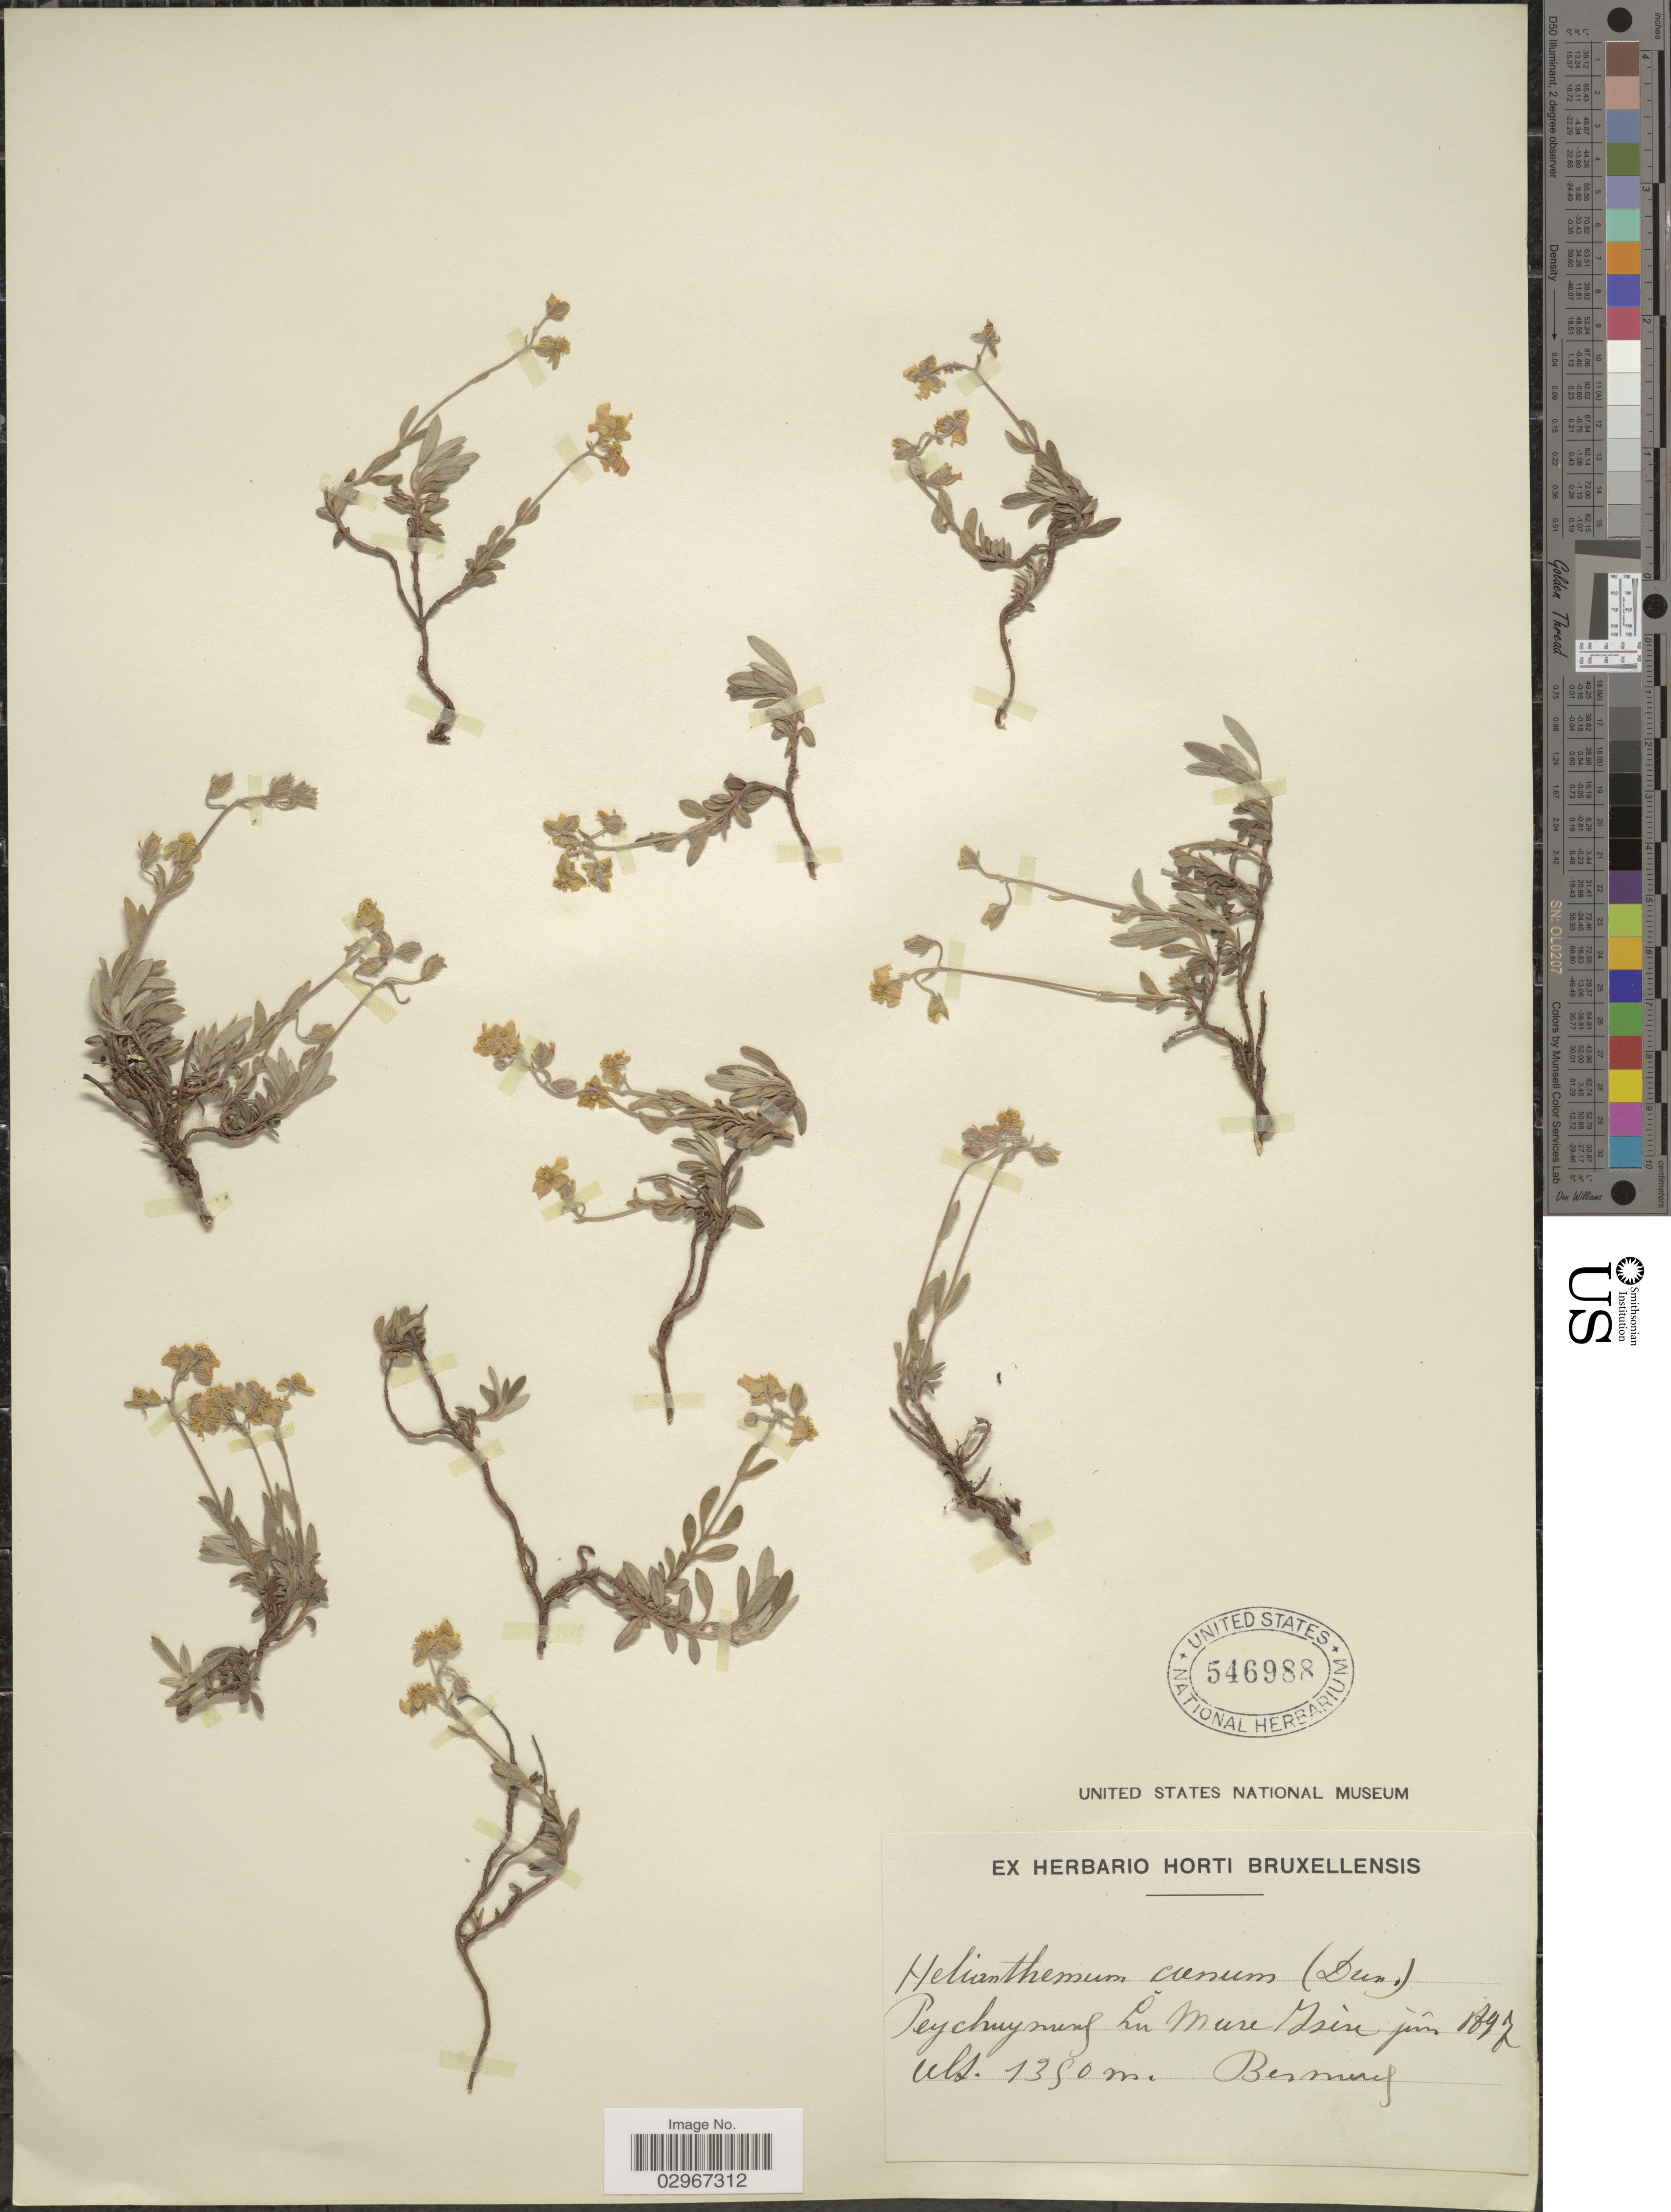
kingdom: Plantae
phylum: Tracheophyta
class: Magnoliopsida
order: Malvales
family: Cistaceae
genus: Helianthemum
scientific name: Helianthemum sp.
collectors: Benary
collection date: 1897-06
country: France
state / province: Auvergne-Rhône-Alpes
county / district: Isère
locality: Peychuyniers [interpreted] La Mure Iseré.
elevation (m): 1350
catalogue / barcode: US 546988